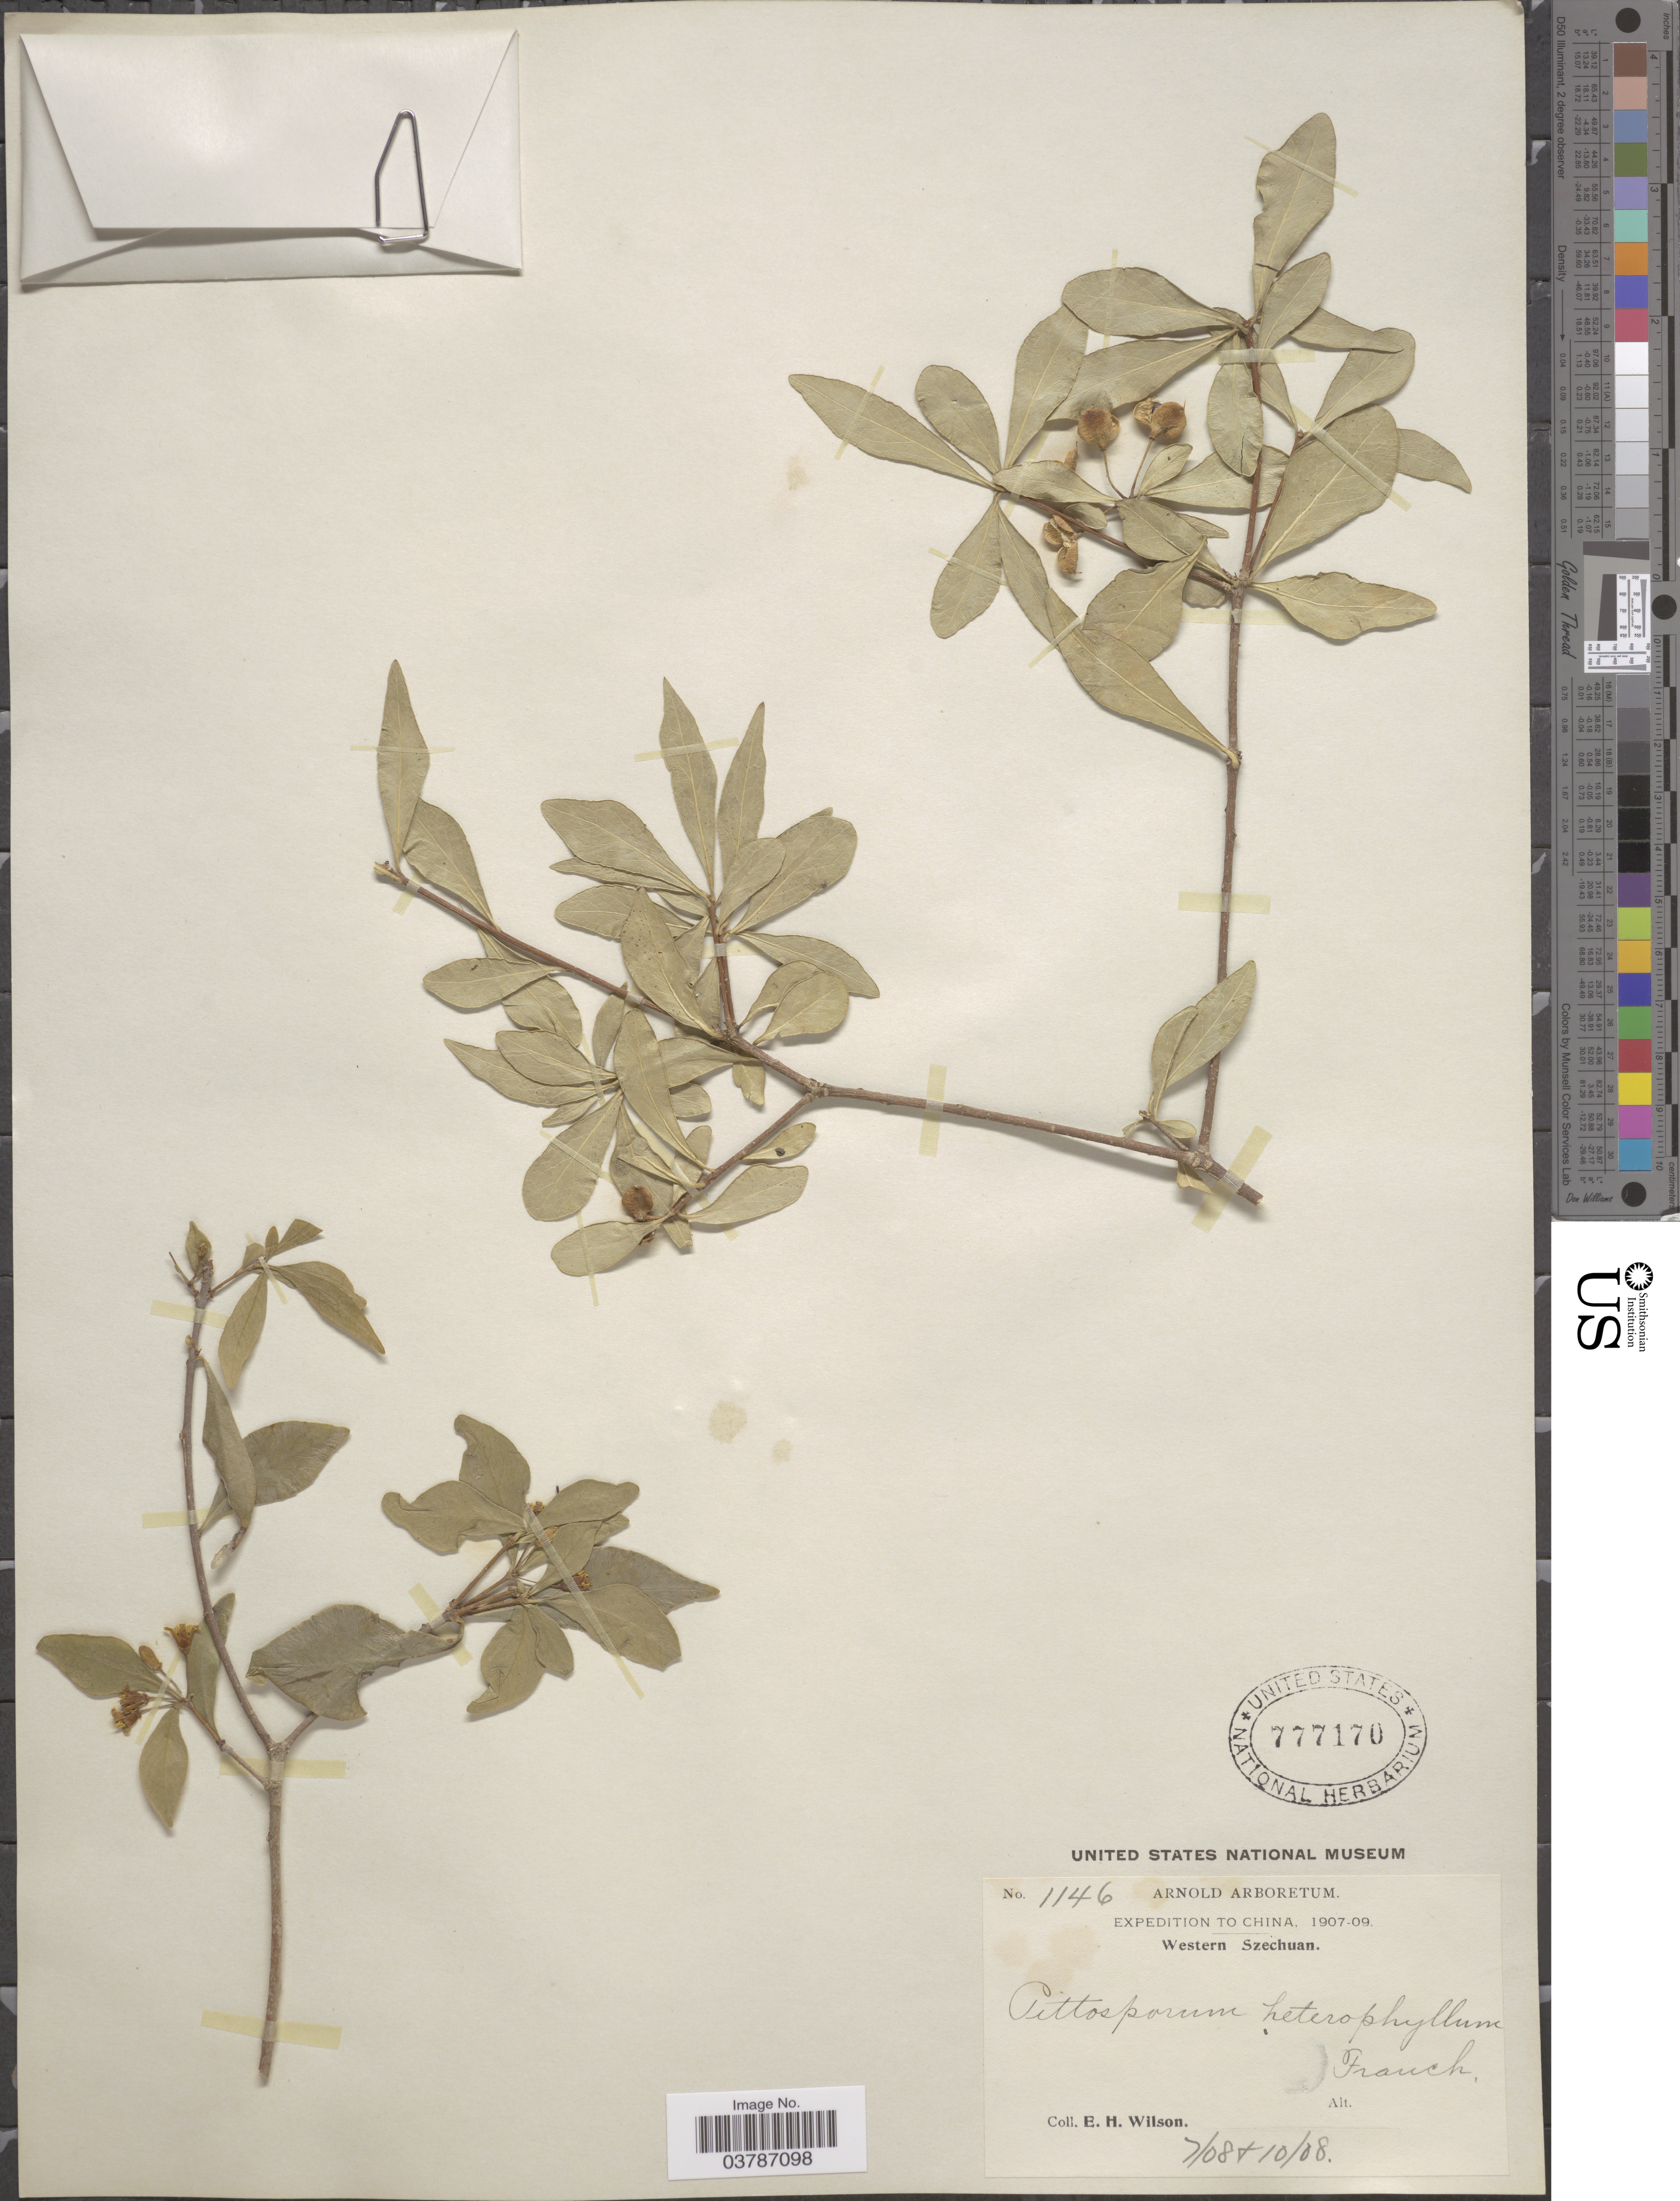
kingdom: Plantae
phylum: Tracheophyta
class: Magnoliopsida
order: Apiales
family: Pittosporaceae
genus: Pittosporum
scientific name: Pittosporum heterophyllum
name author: Franch.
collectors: E. Wilson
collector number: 1146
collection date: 1908-07/1908-10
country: China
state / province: Sichuan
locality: Western Szechuan.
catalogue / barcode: US 777170